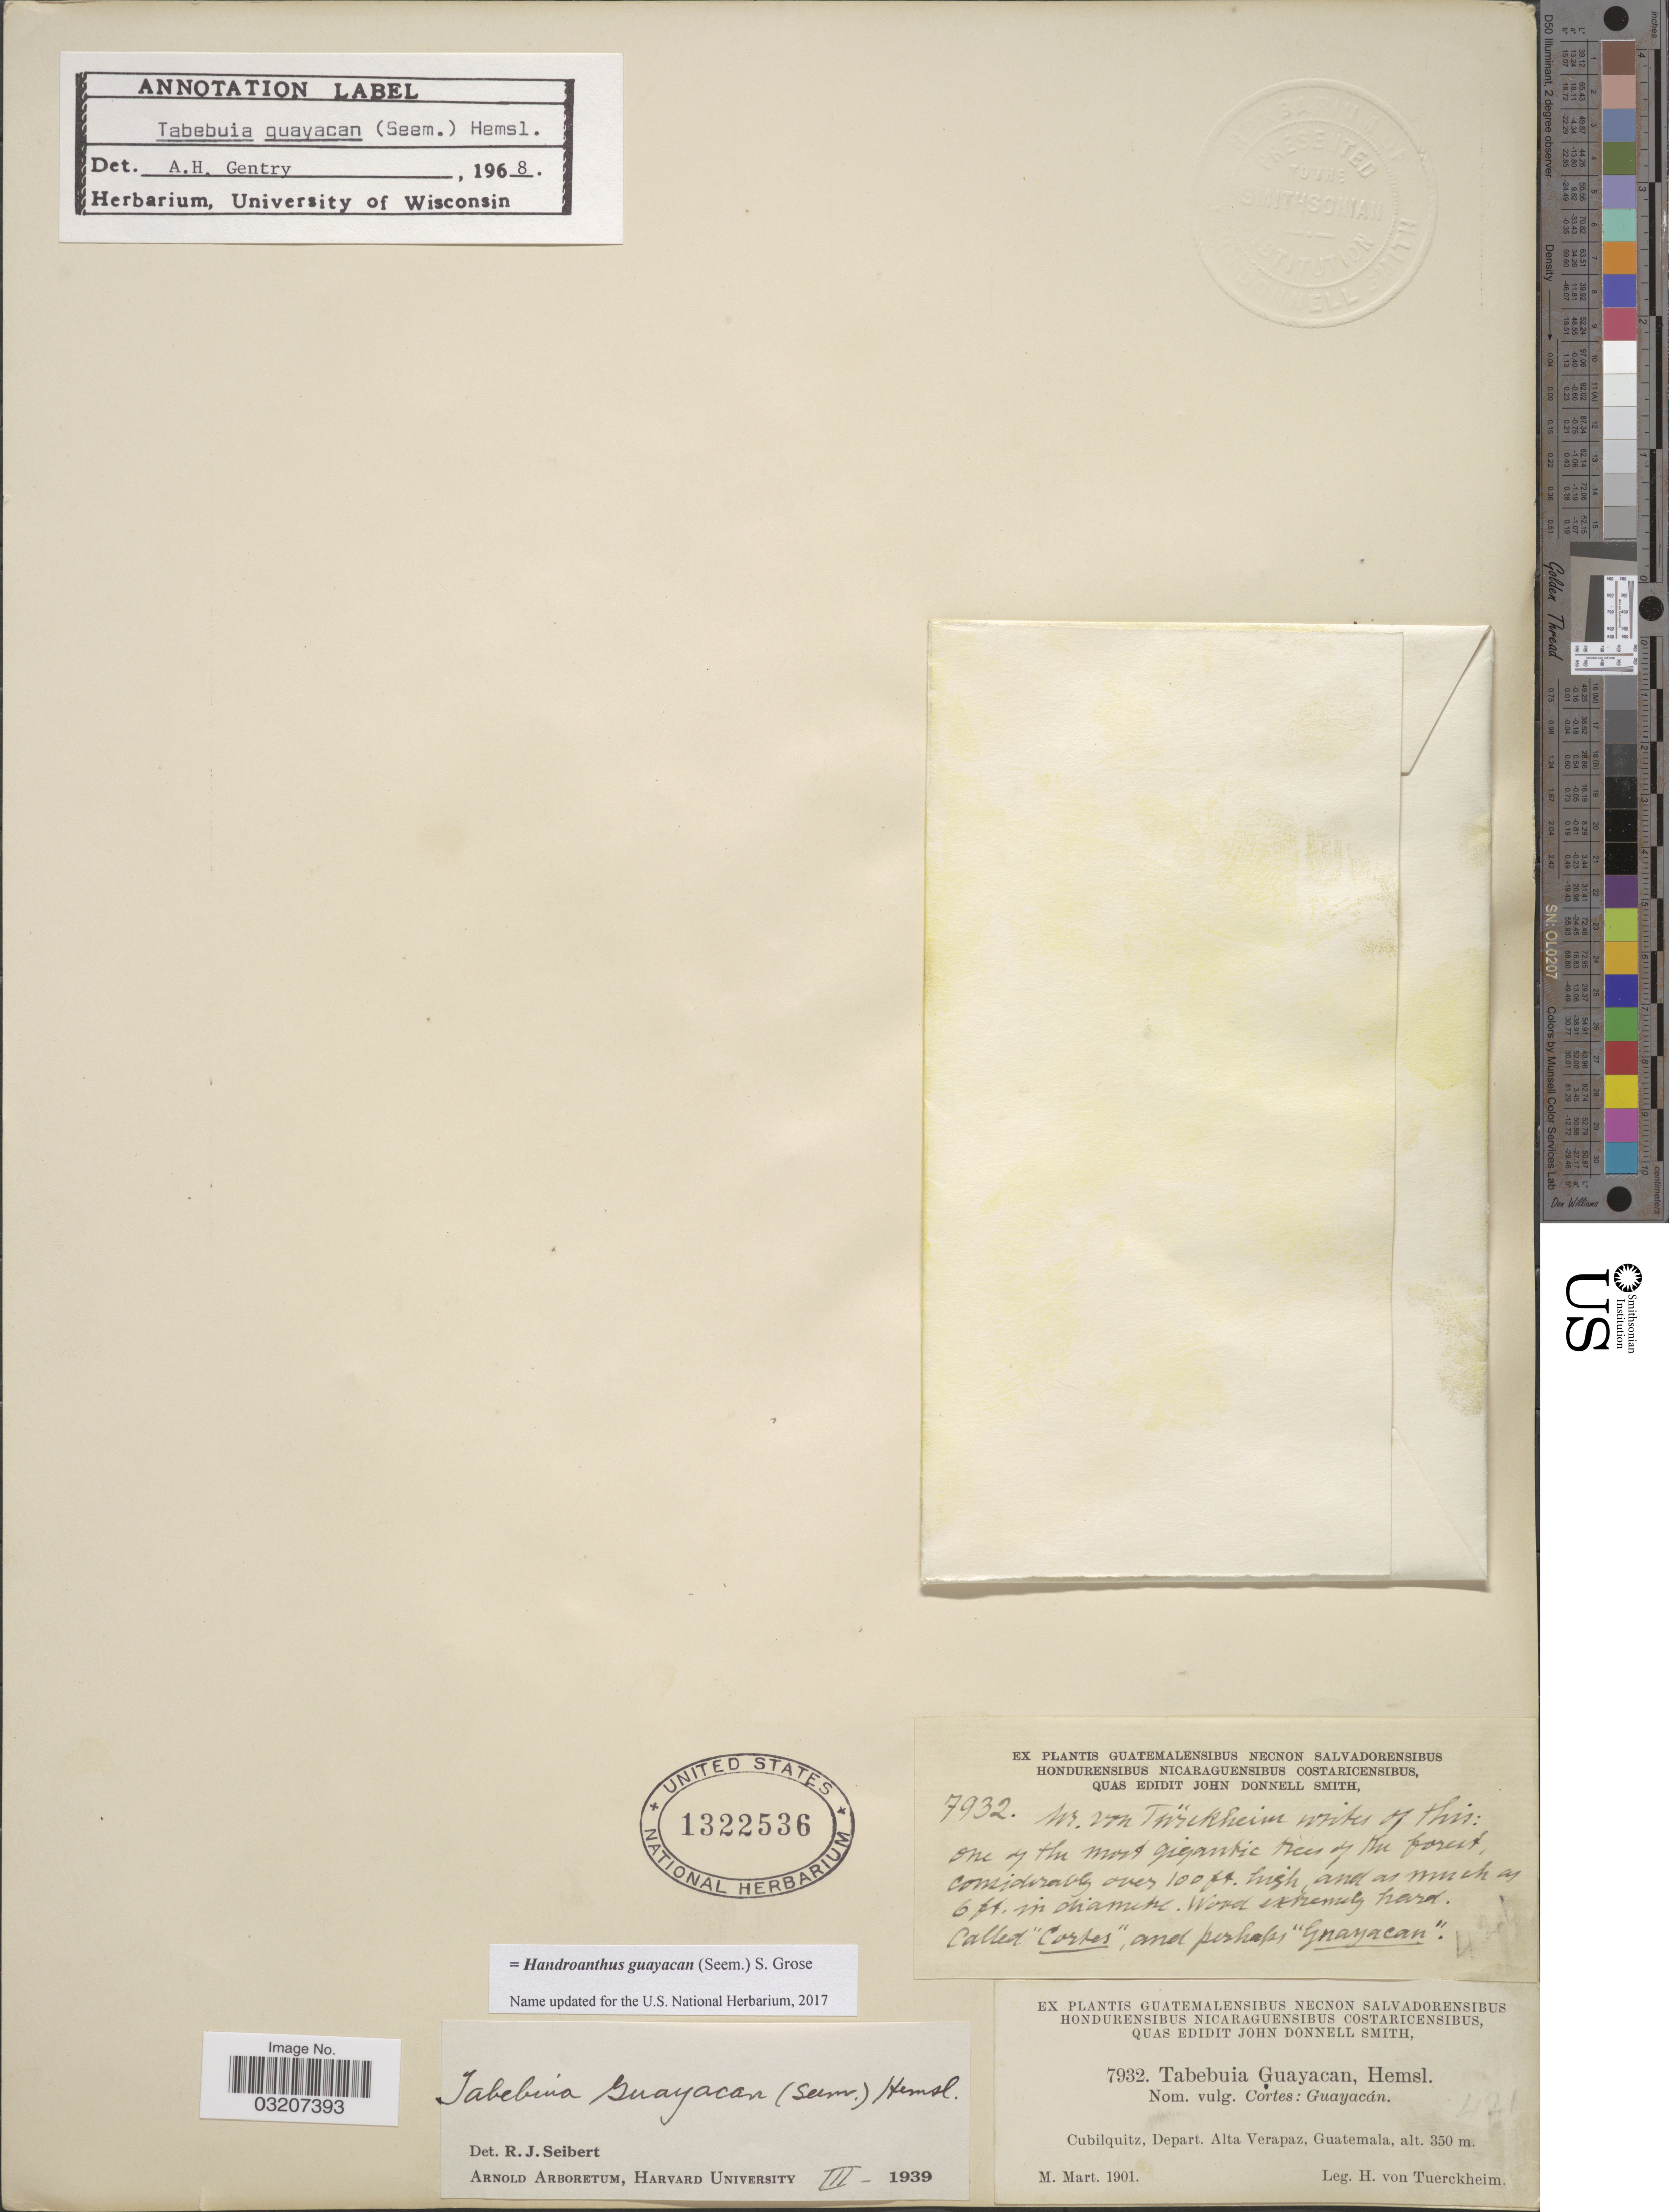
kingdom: Plantae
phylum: Tracheophyta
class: Magnoliopsida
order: Lamiales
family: Bignoniaceae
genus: Handroanthus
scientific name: Handroanthus guayacan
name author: (Seem.) S.O. Grose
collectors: H. von Türckheim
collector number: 7932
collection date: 1901-03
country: Guatemala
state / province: Alta Verapaz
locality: Cubilquitz, Depart. Alta Verapaz.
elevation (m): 350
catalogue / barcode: US 1322536